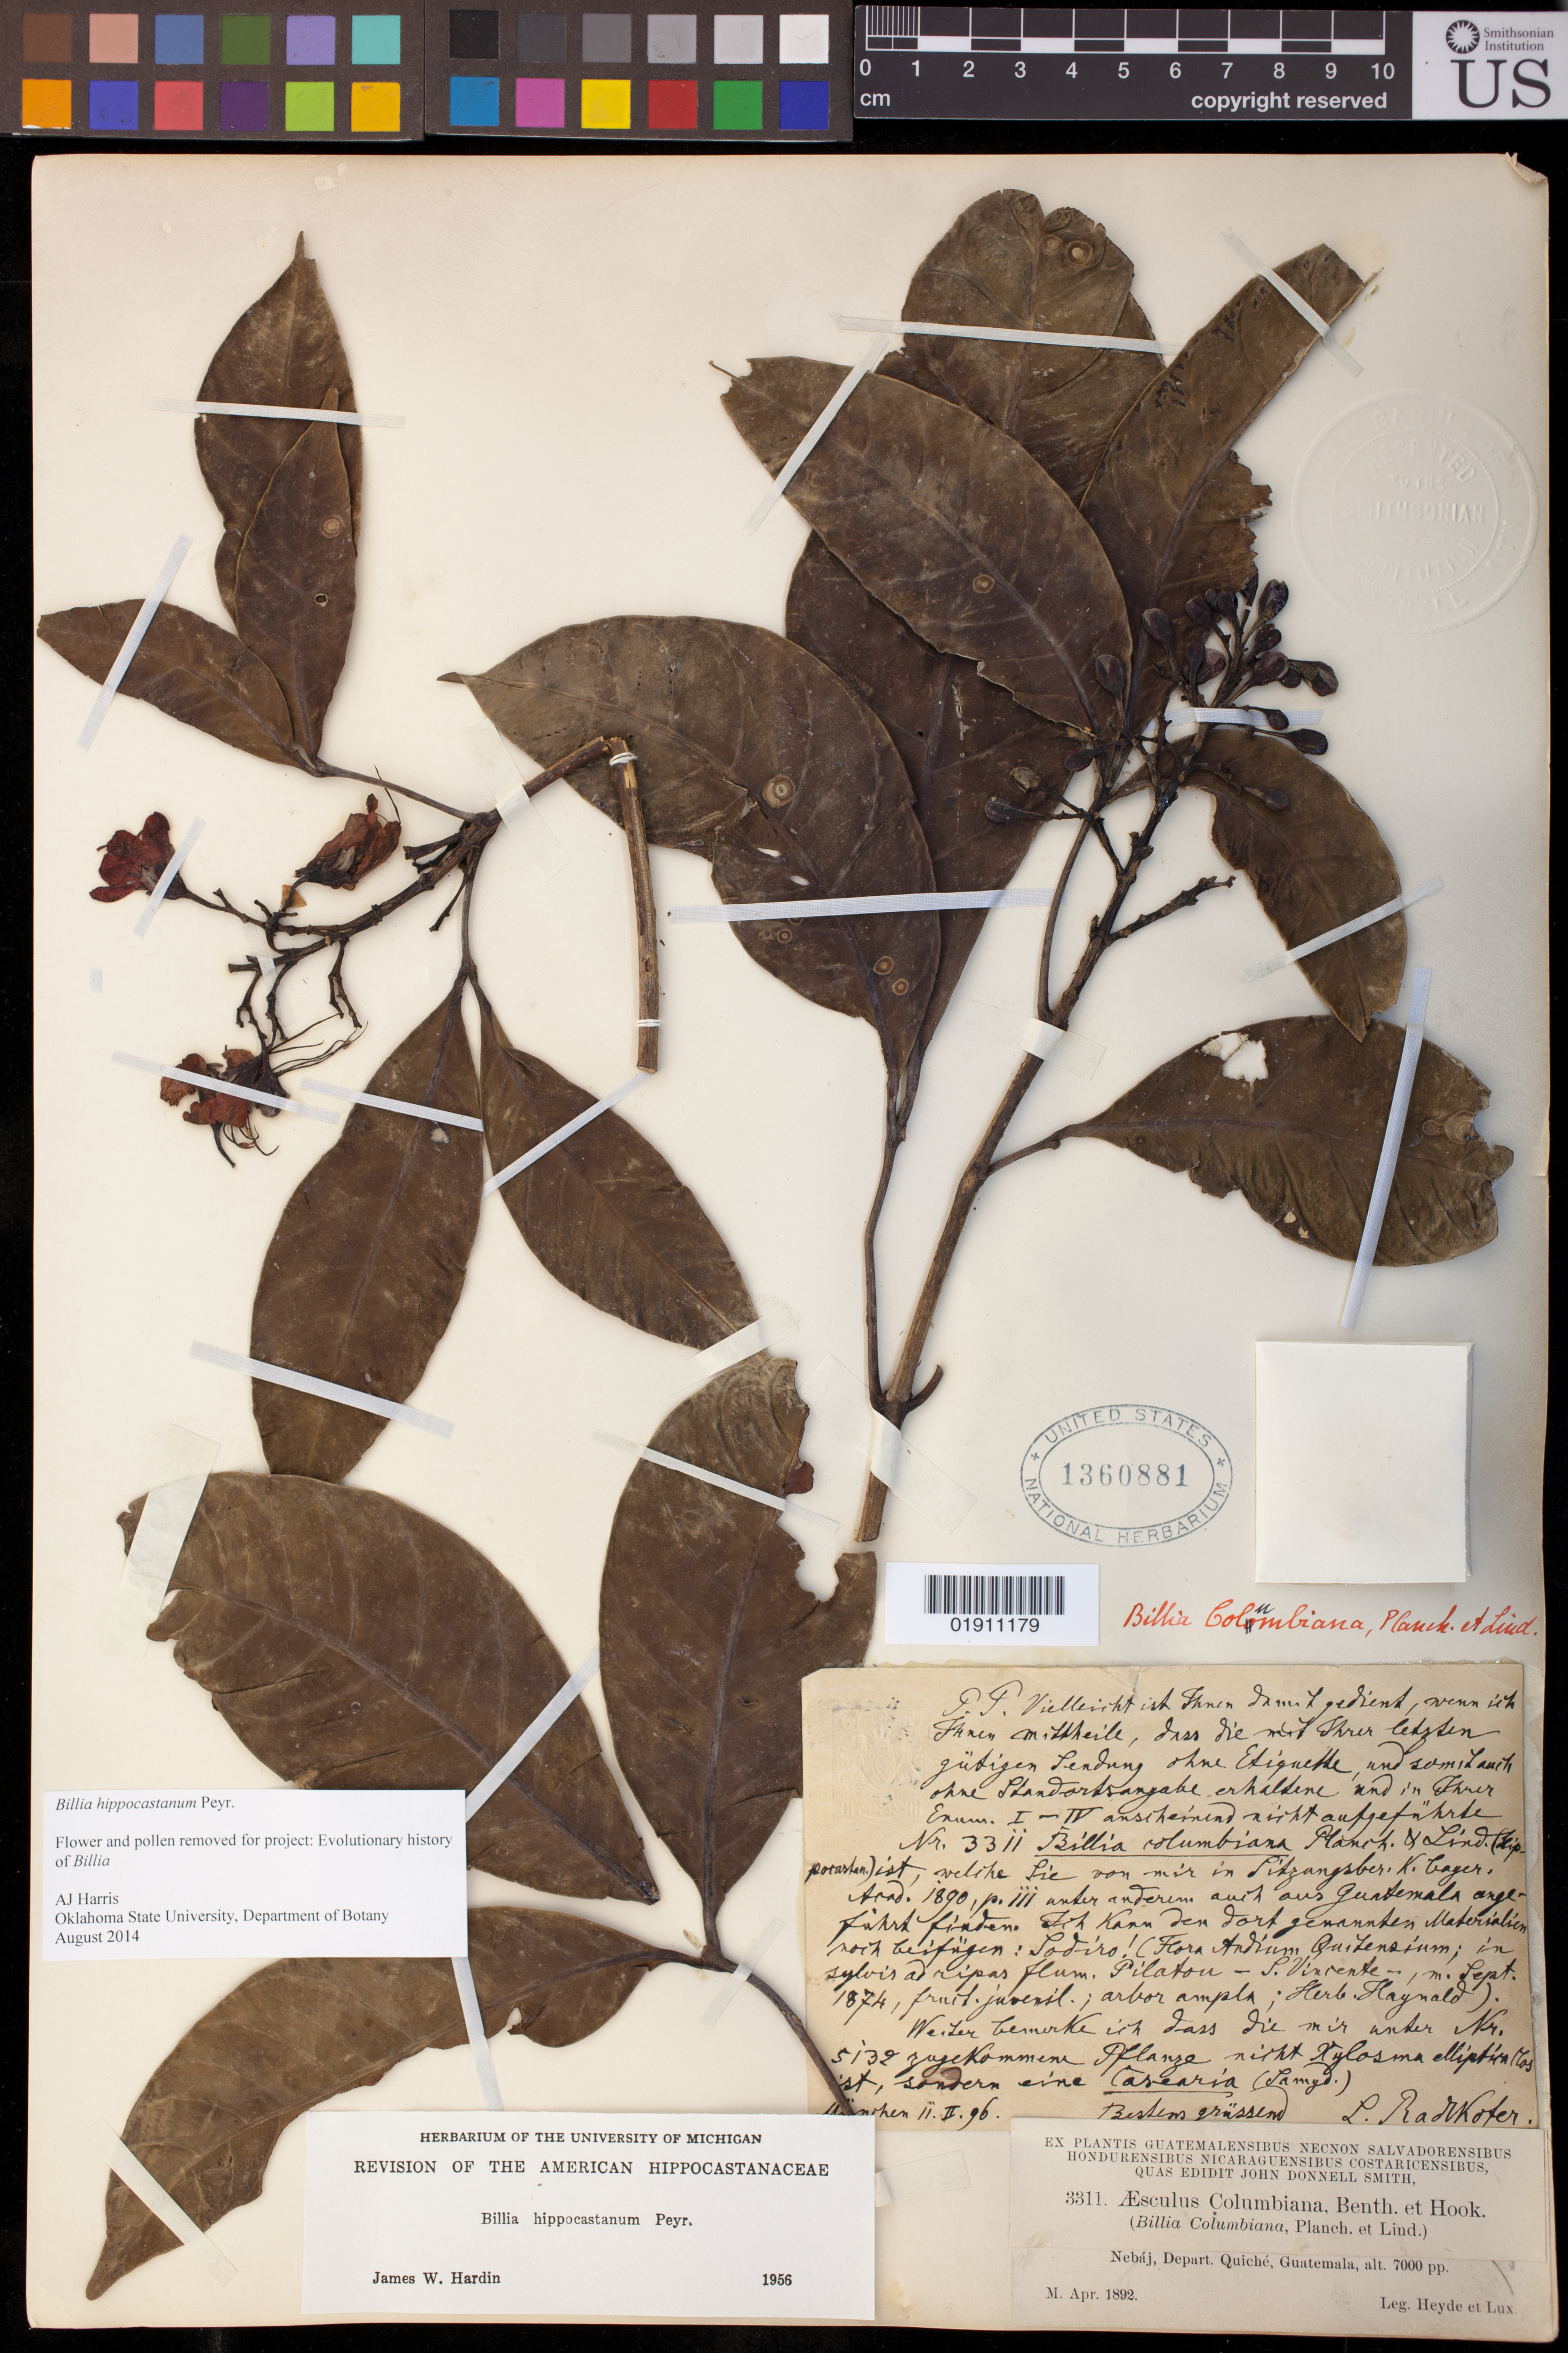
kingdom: Plantae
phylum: Tracheophyta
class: Magnoliopsida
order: Sapindales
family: Sapindaceae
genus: Billia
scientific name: Billia hippocastanum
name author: Peyr.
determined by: Harris, A. J.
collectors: Heyde & Lux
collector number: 3311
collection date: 1892-04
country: Guatemala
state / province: El Quiché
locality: Nebáj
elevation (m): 2134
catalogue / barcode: US 1360881